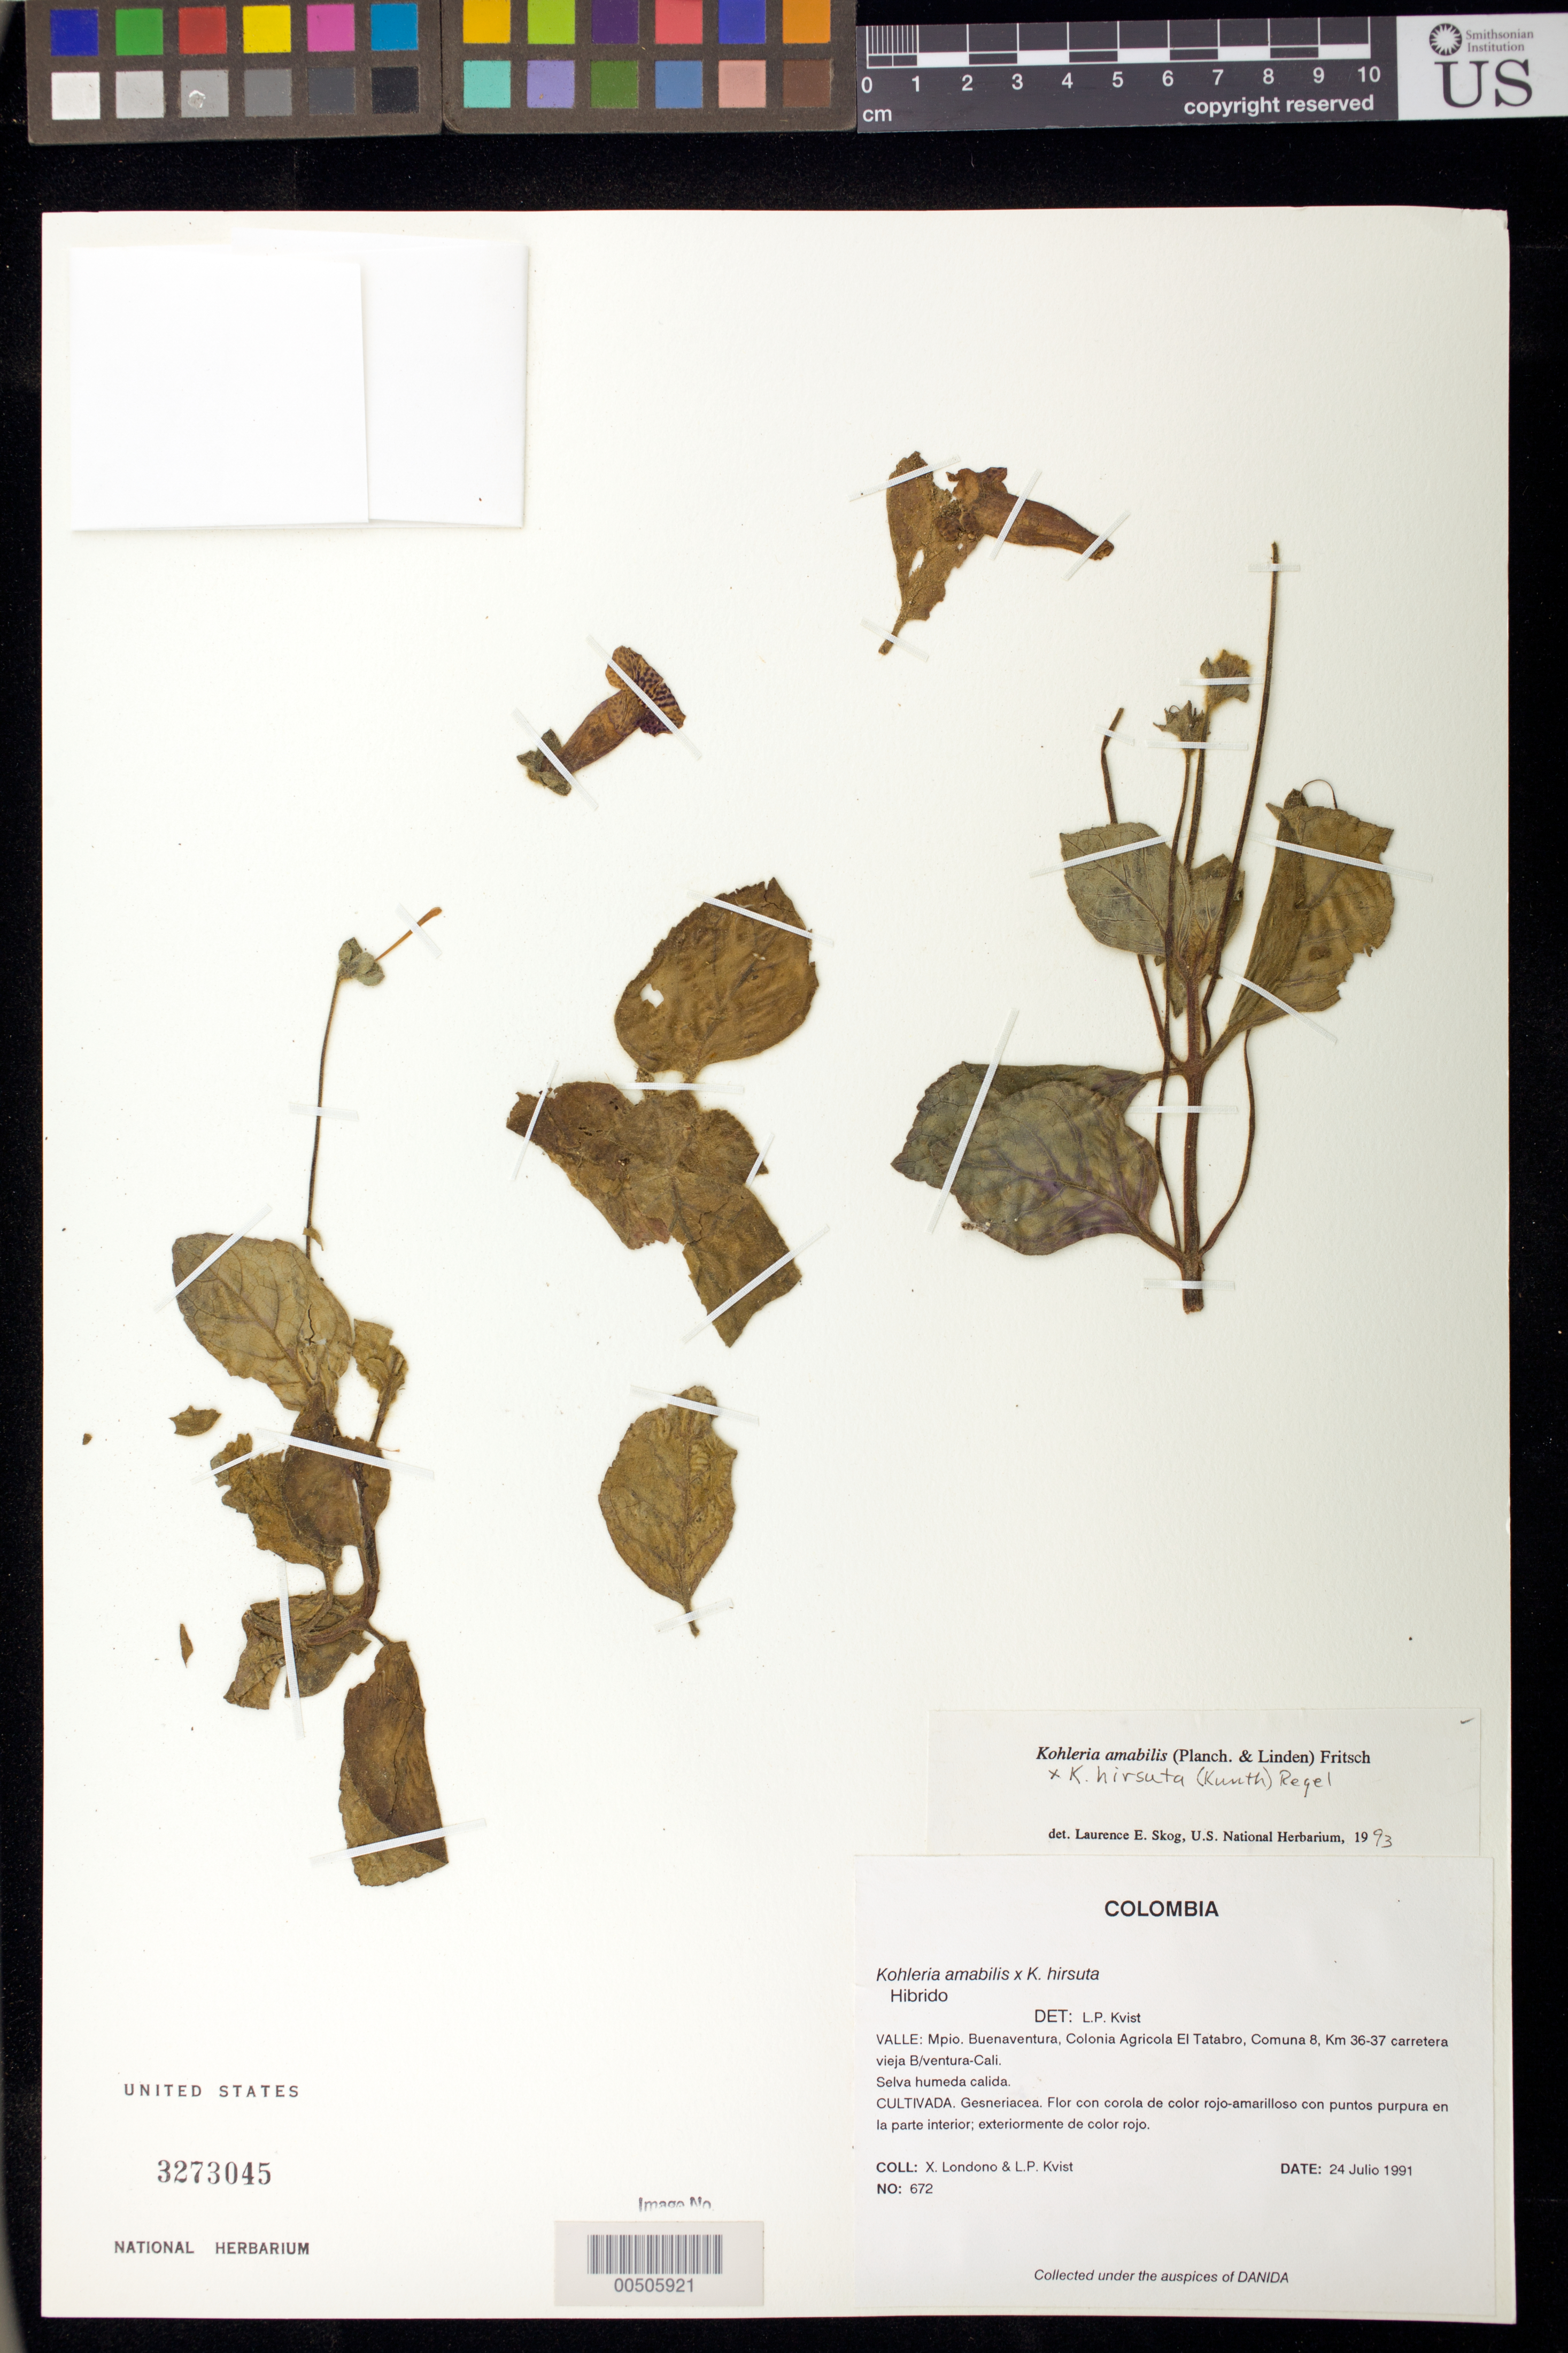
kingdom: Plantae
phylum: Tracheophyta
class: Magnoliopsida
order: Lamiales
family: Gesneriaceae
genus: Kohleria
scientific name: Kohleria hybrid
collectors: X. Londoño & L. P. Kvist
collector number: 672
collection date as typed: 24 Jul 1991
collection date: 1991-07-24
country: Colombia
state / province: Valle del Cauca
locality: Colonia Agricola el Tatabro, comuna, Buenaventura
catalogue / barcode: US 3273045